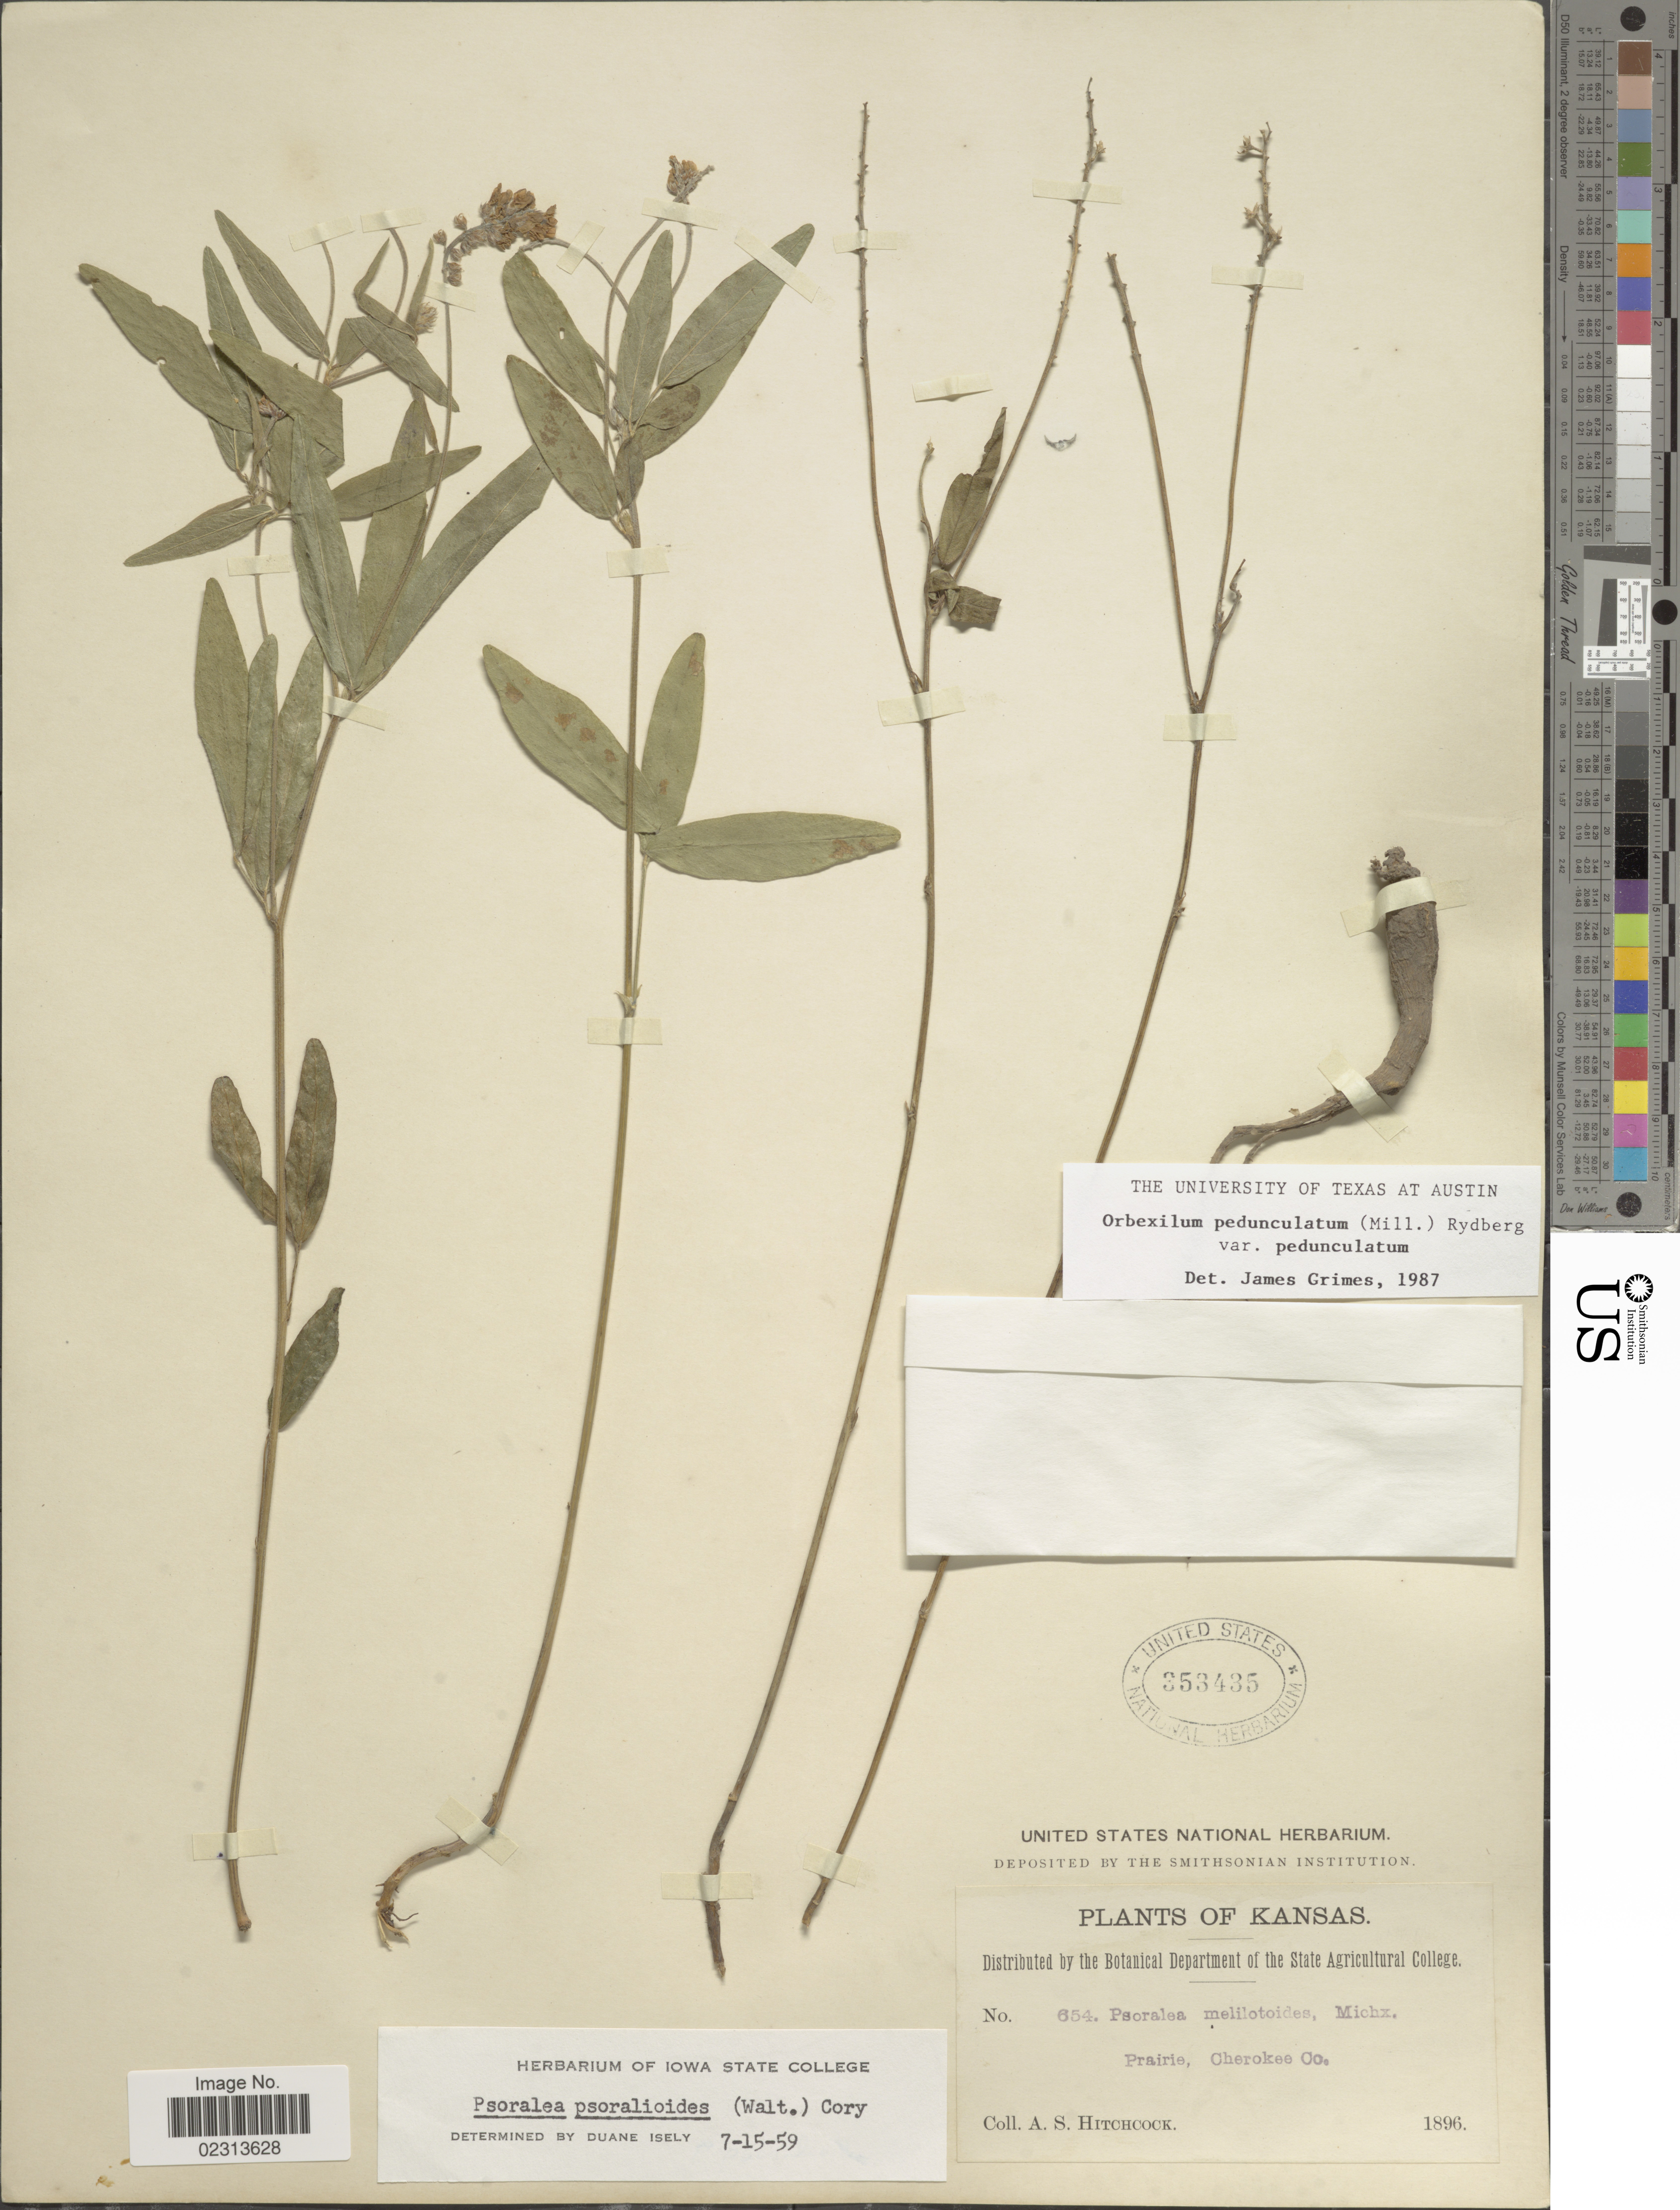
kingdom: Plantae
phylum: Tracheophyta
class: Magnoliopsida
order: Fabales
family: Fabaceae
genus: Orbexilum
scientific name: Orbexilum pedunculatum var. pedunculatum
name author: (Miller) Rydberg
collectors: A. S. Hitchcock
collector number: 654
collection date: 1896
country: United States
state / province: Kansas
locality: Prairie, Cherokee Co.,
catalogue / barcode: US 353435